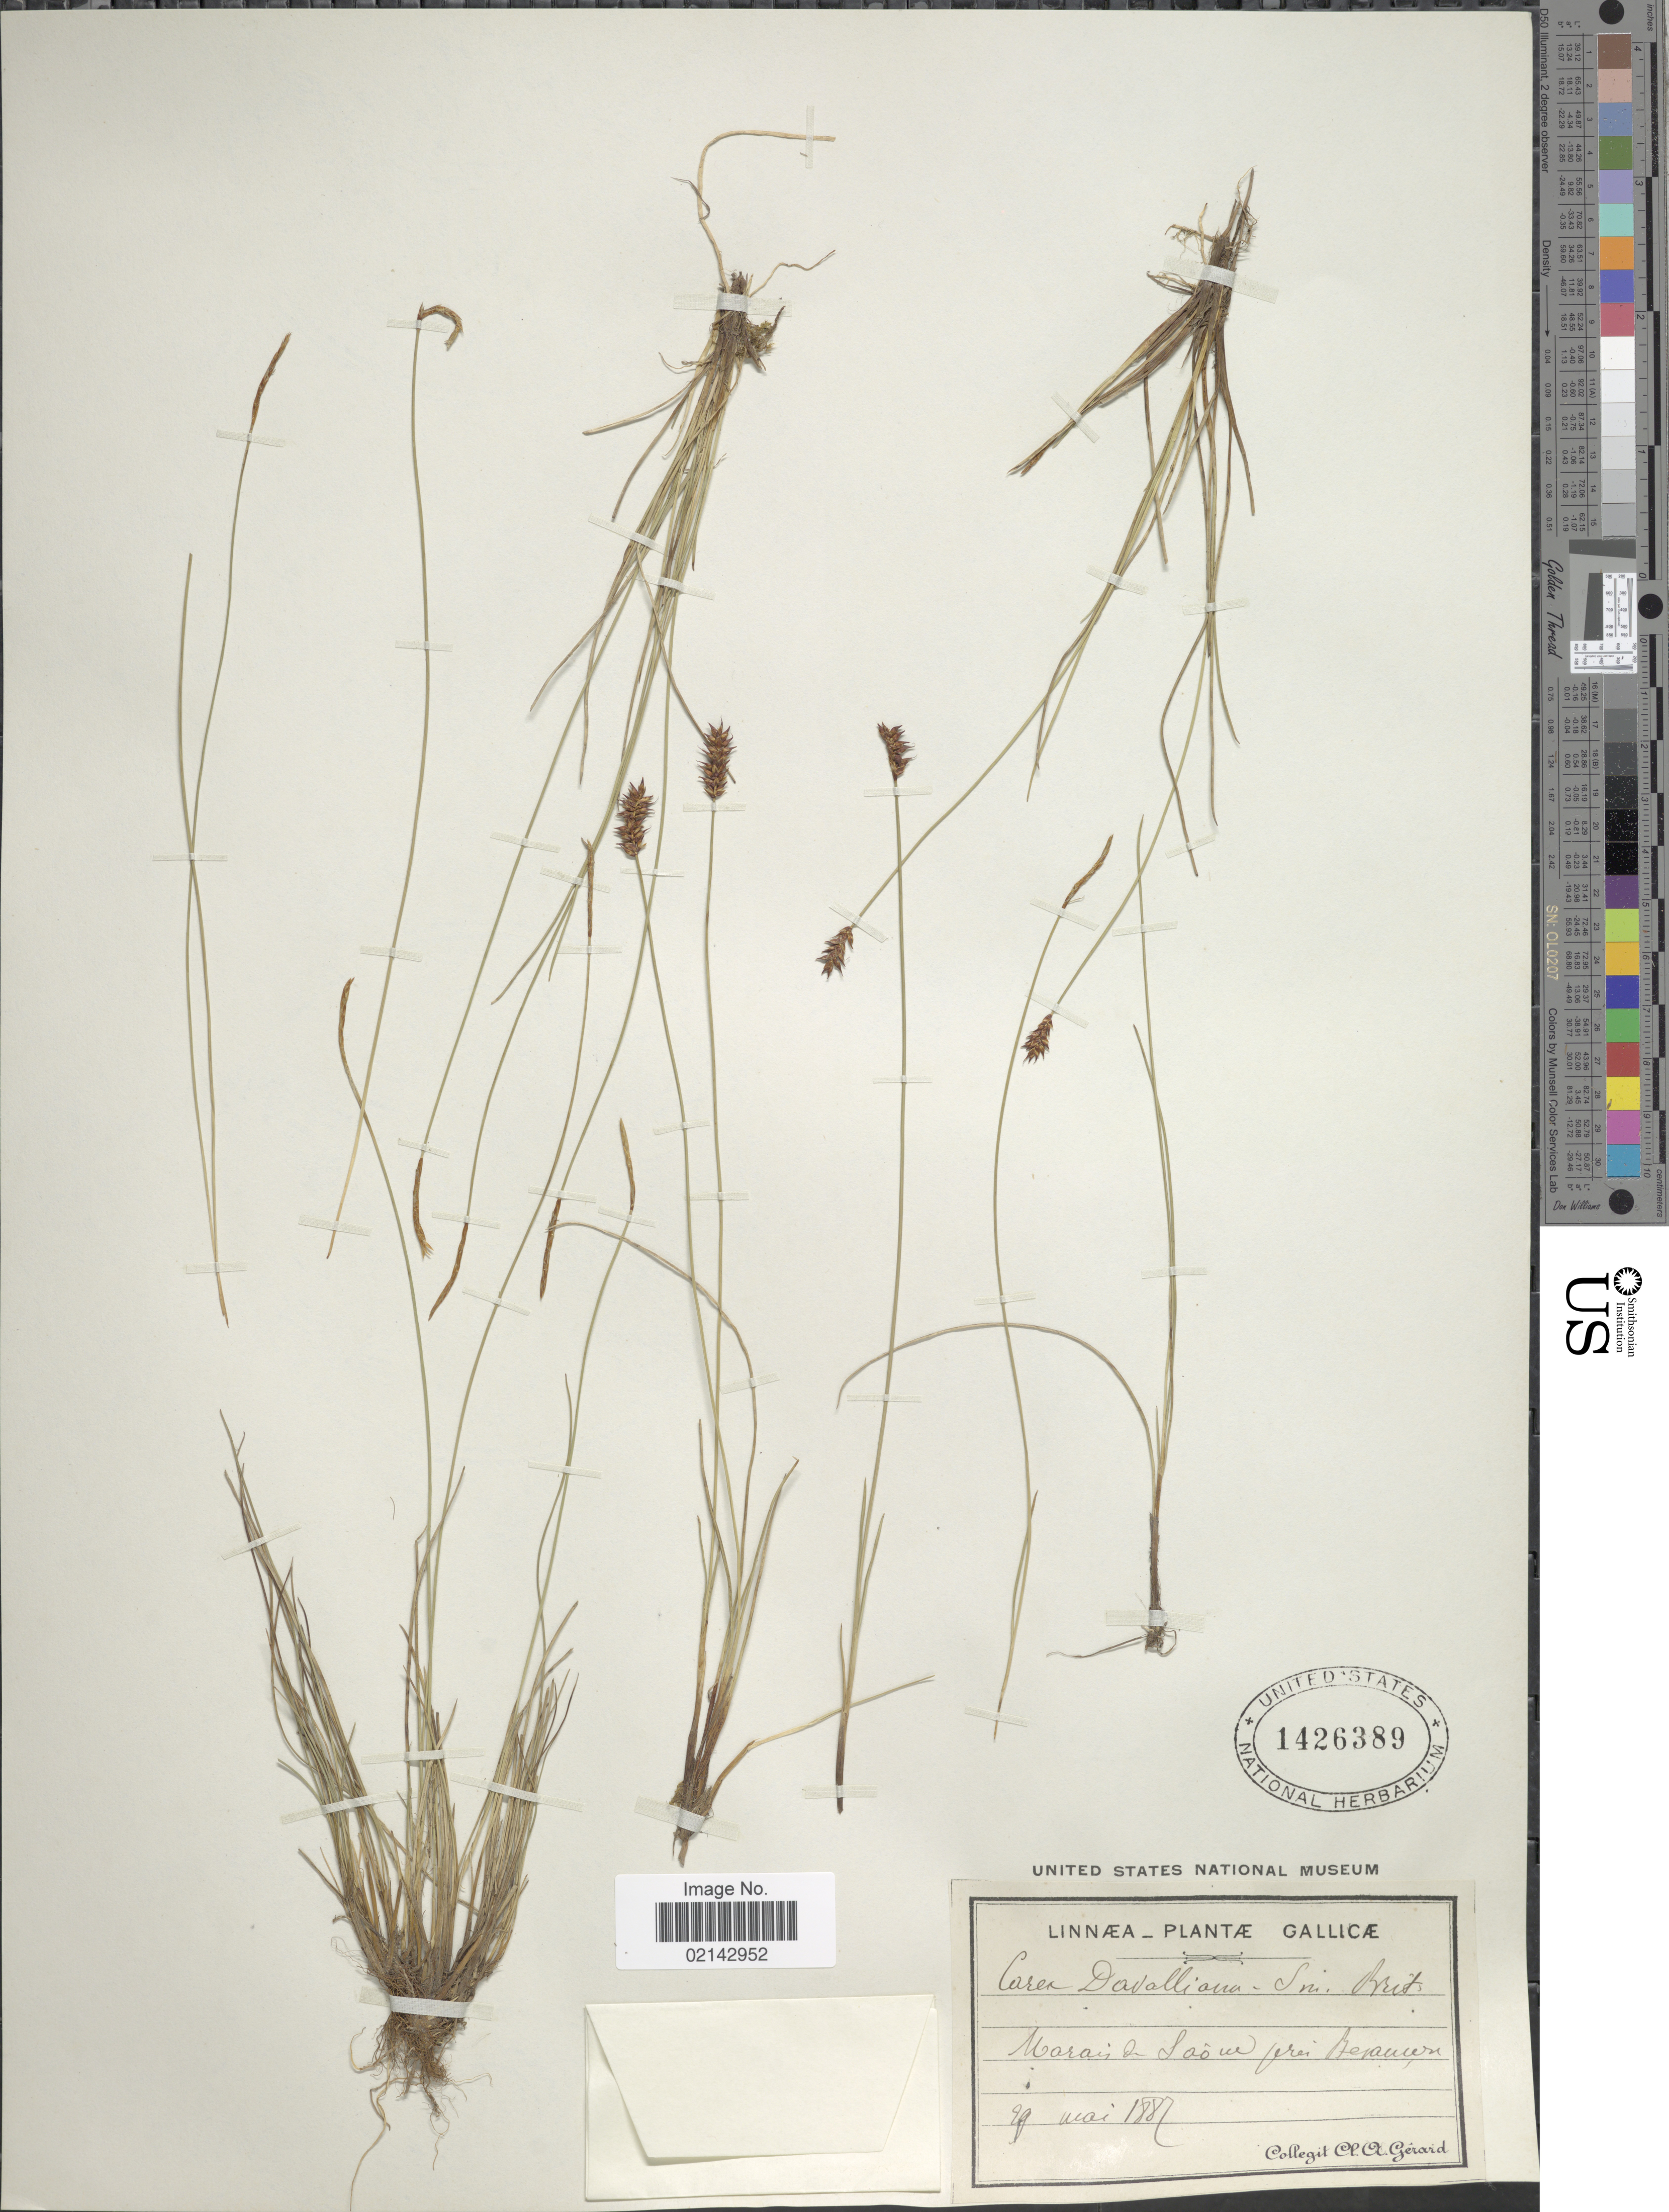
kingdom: Plantae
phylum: Tracheophyta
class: Liliopsida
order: Poales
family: Cyperaceae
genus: Carex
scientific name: Carex davalliana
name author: Sm.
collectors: C. Gerard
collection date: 1887-05-29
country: France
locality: Linnaea. Gallicae, Marais sn Laome pres Beraniese. [interpreted]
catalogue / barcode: US 1426389